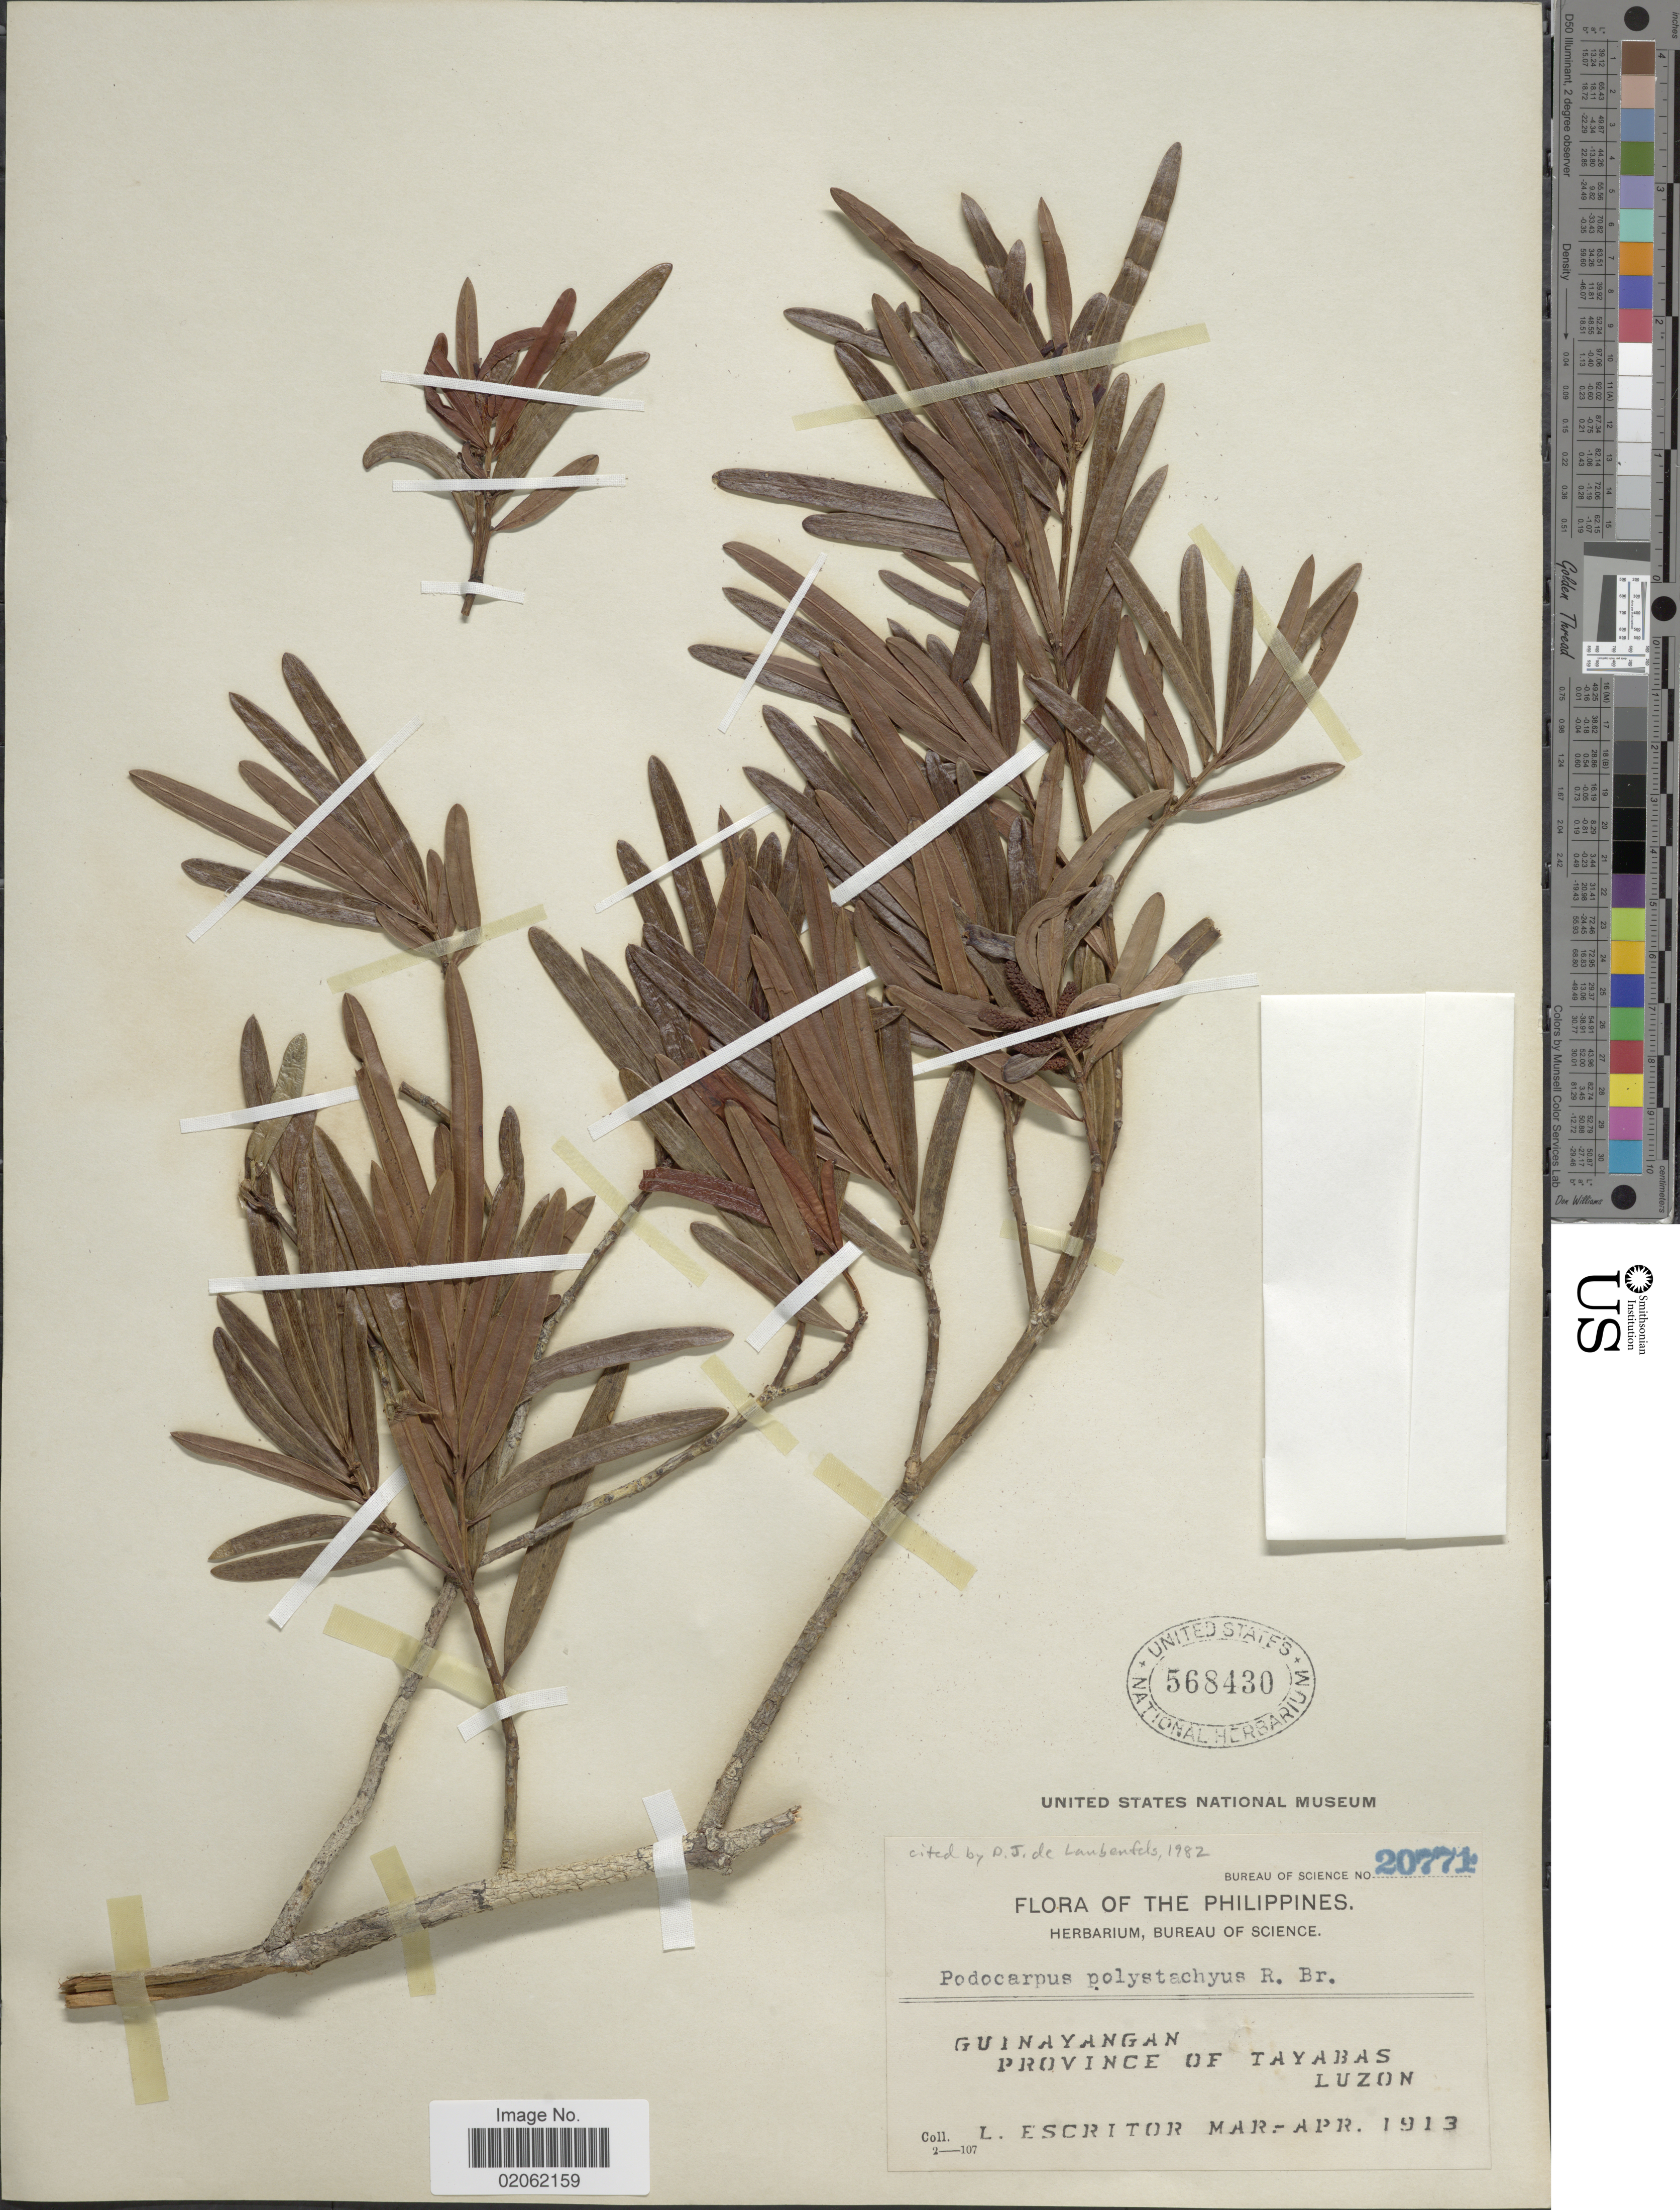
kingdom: Plantae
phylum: Tracheophyta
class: Pinopsida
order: Pinales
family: Podocarpaceae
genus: Podocarpus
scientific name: Podocarpus polystachyus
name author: R. Br. ex Endl.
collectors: L. Escritor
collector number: Bureau of Science 20771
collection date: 1913-03/1913-04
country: Philippines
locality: Guinayangan, Province of Tayabas, Luzon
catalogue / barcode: US 568430